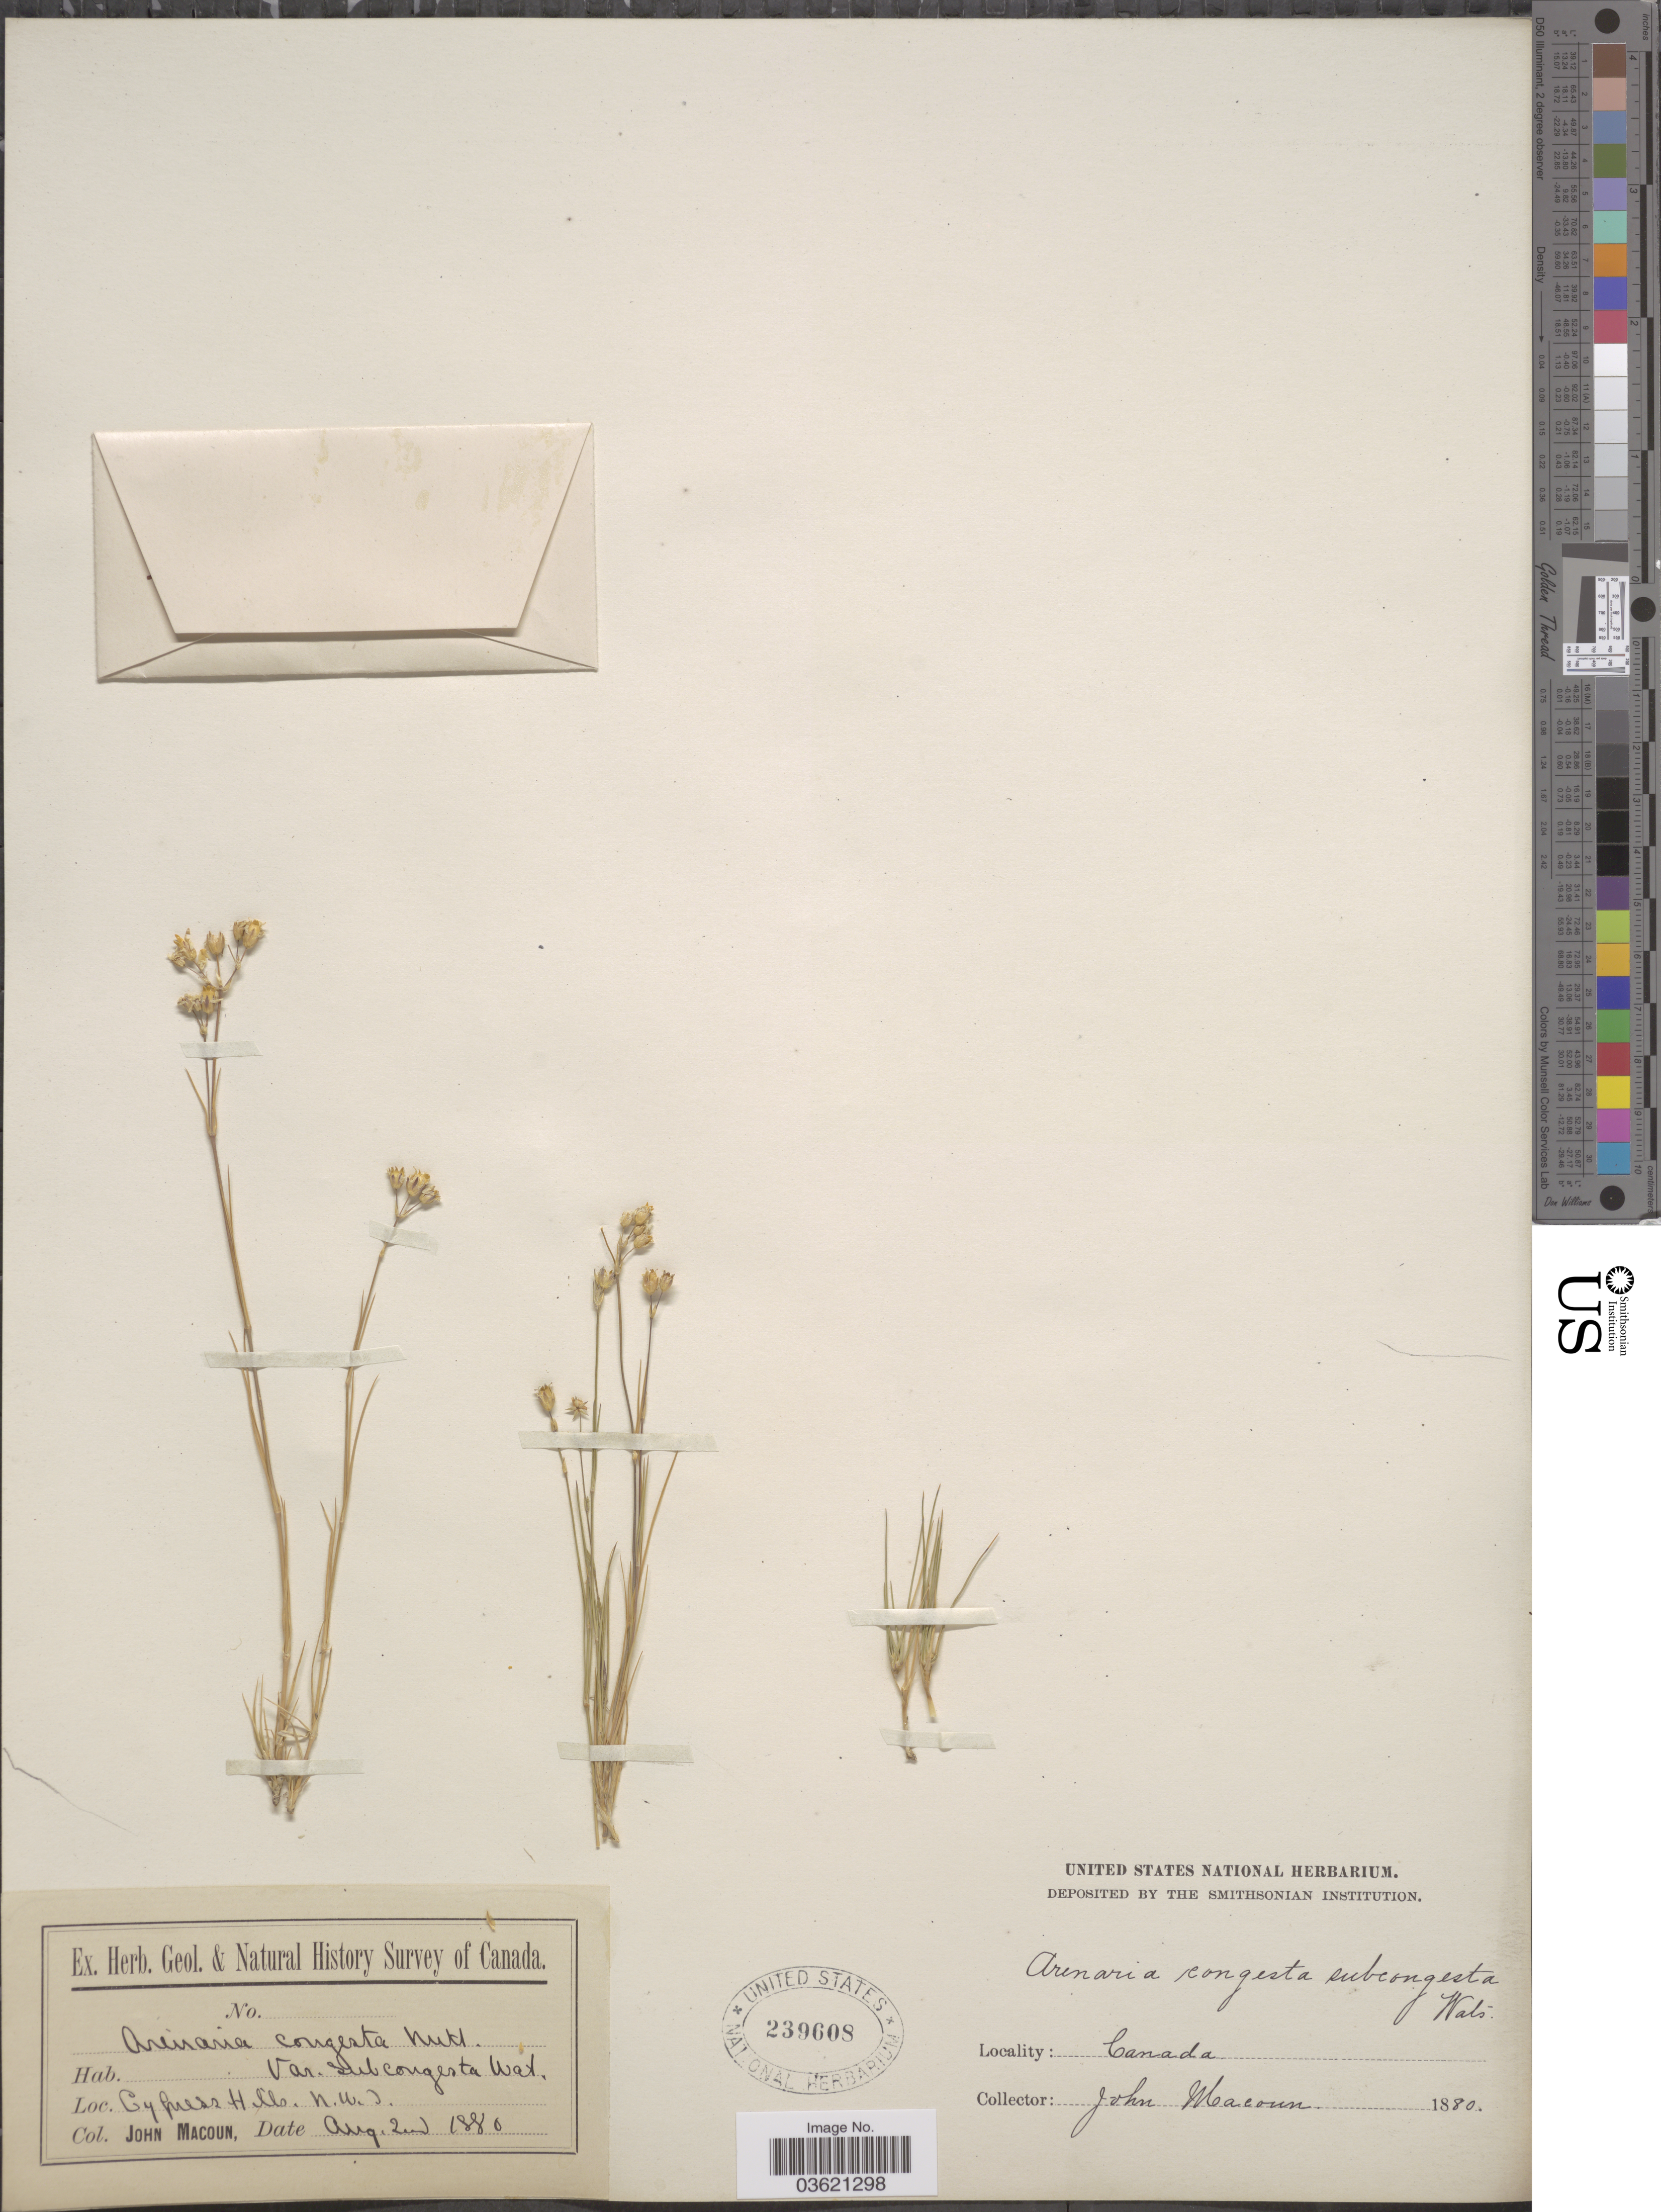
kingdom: Plantae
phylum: Tracheophyta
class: Magnoliopsida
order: Caryophyllales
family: Caryophyllaceae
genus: Eremogone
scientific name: Eremogone congesta var. lithophila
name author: (Rydb.) Dorn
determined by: Strong, Mark T., (BOT), Smithsonian Institution - National Museum of Natural History (UNITED STATES)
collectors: J. Macoun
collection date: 1880-08-02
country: Canada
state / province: Northwest Territories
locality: Cypress Hills.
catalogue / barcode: US 239608